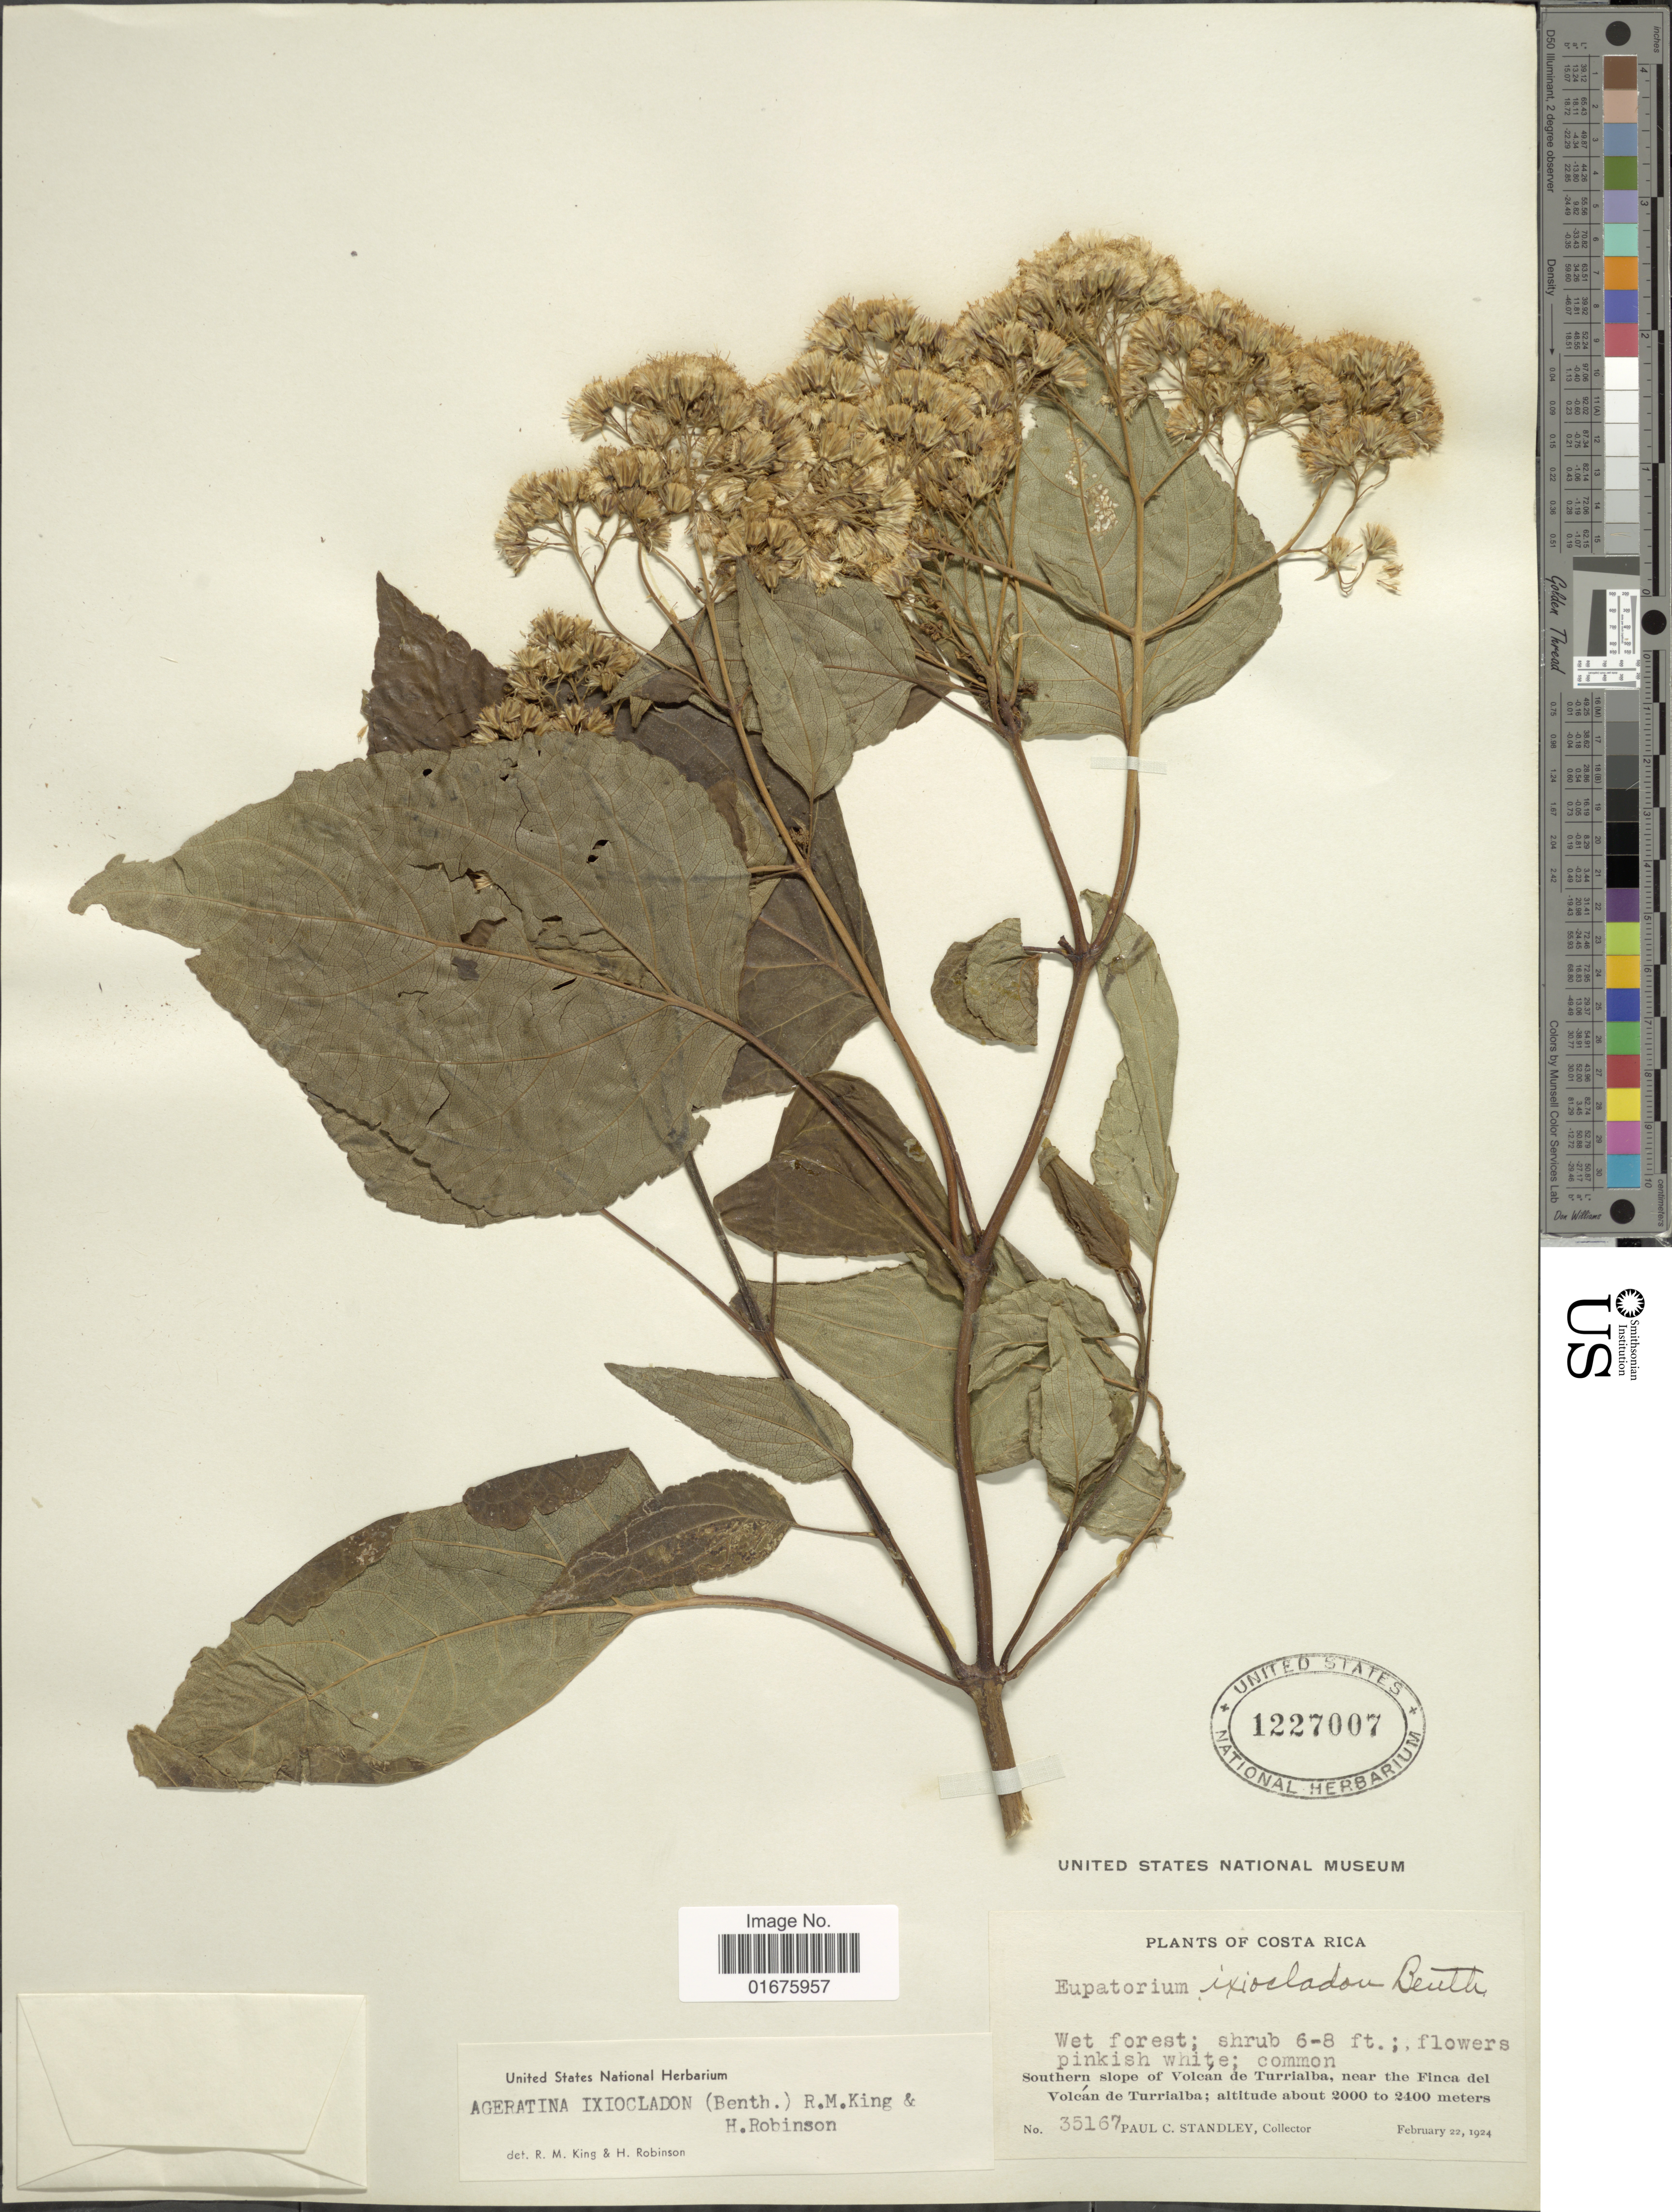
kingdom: Plantae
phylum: Tracheophyta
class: Magnoliopsida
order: Asterales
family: Asteraceae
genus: Ageratina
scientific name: Ageratina ixiocladon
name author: (Benth. ex Oerst.) R.M. King & H. Rob.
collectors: P. C. Standley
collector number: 35167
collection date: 1924-02-22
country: Costa Rica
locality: Wet forest, Southern slope of Volcan de Turrialba, near the Finca del Volcán de Turrialba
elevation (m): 2000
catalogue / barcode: US 1227007